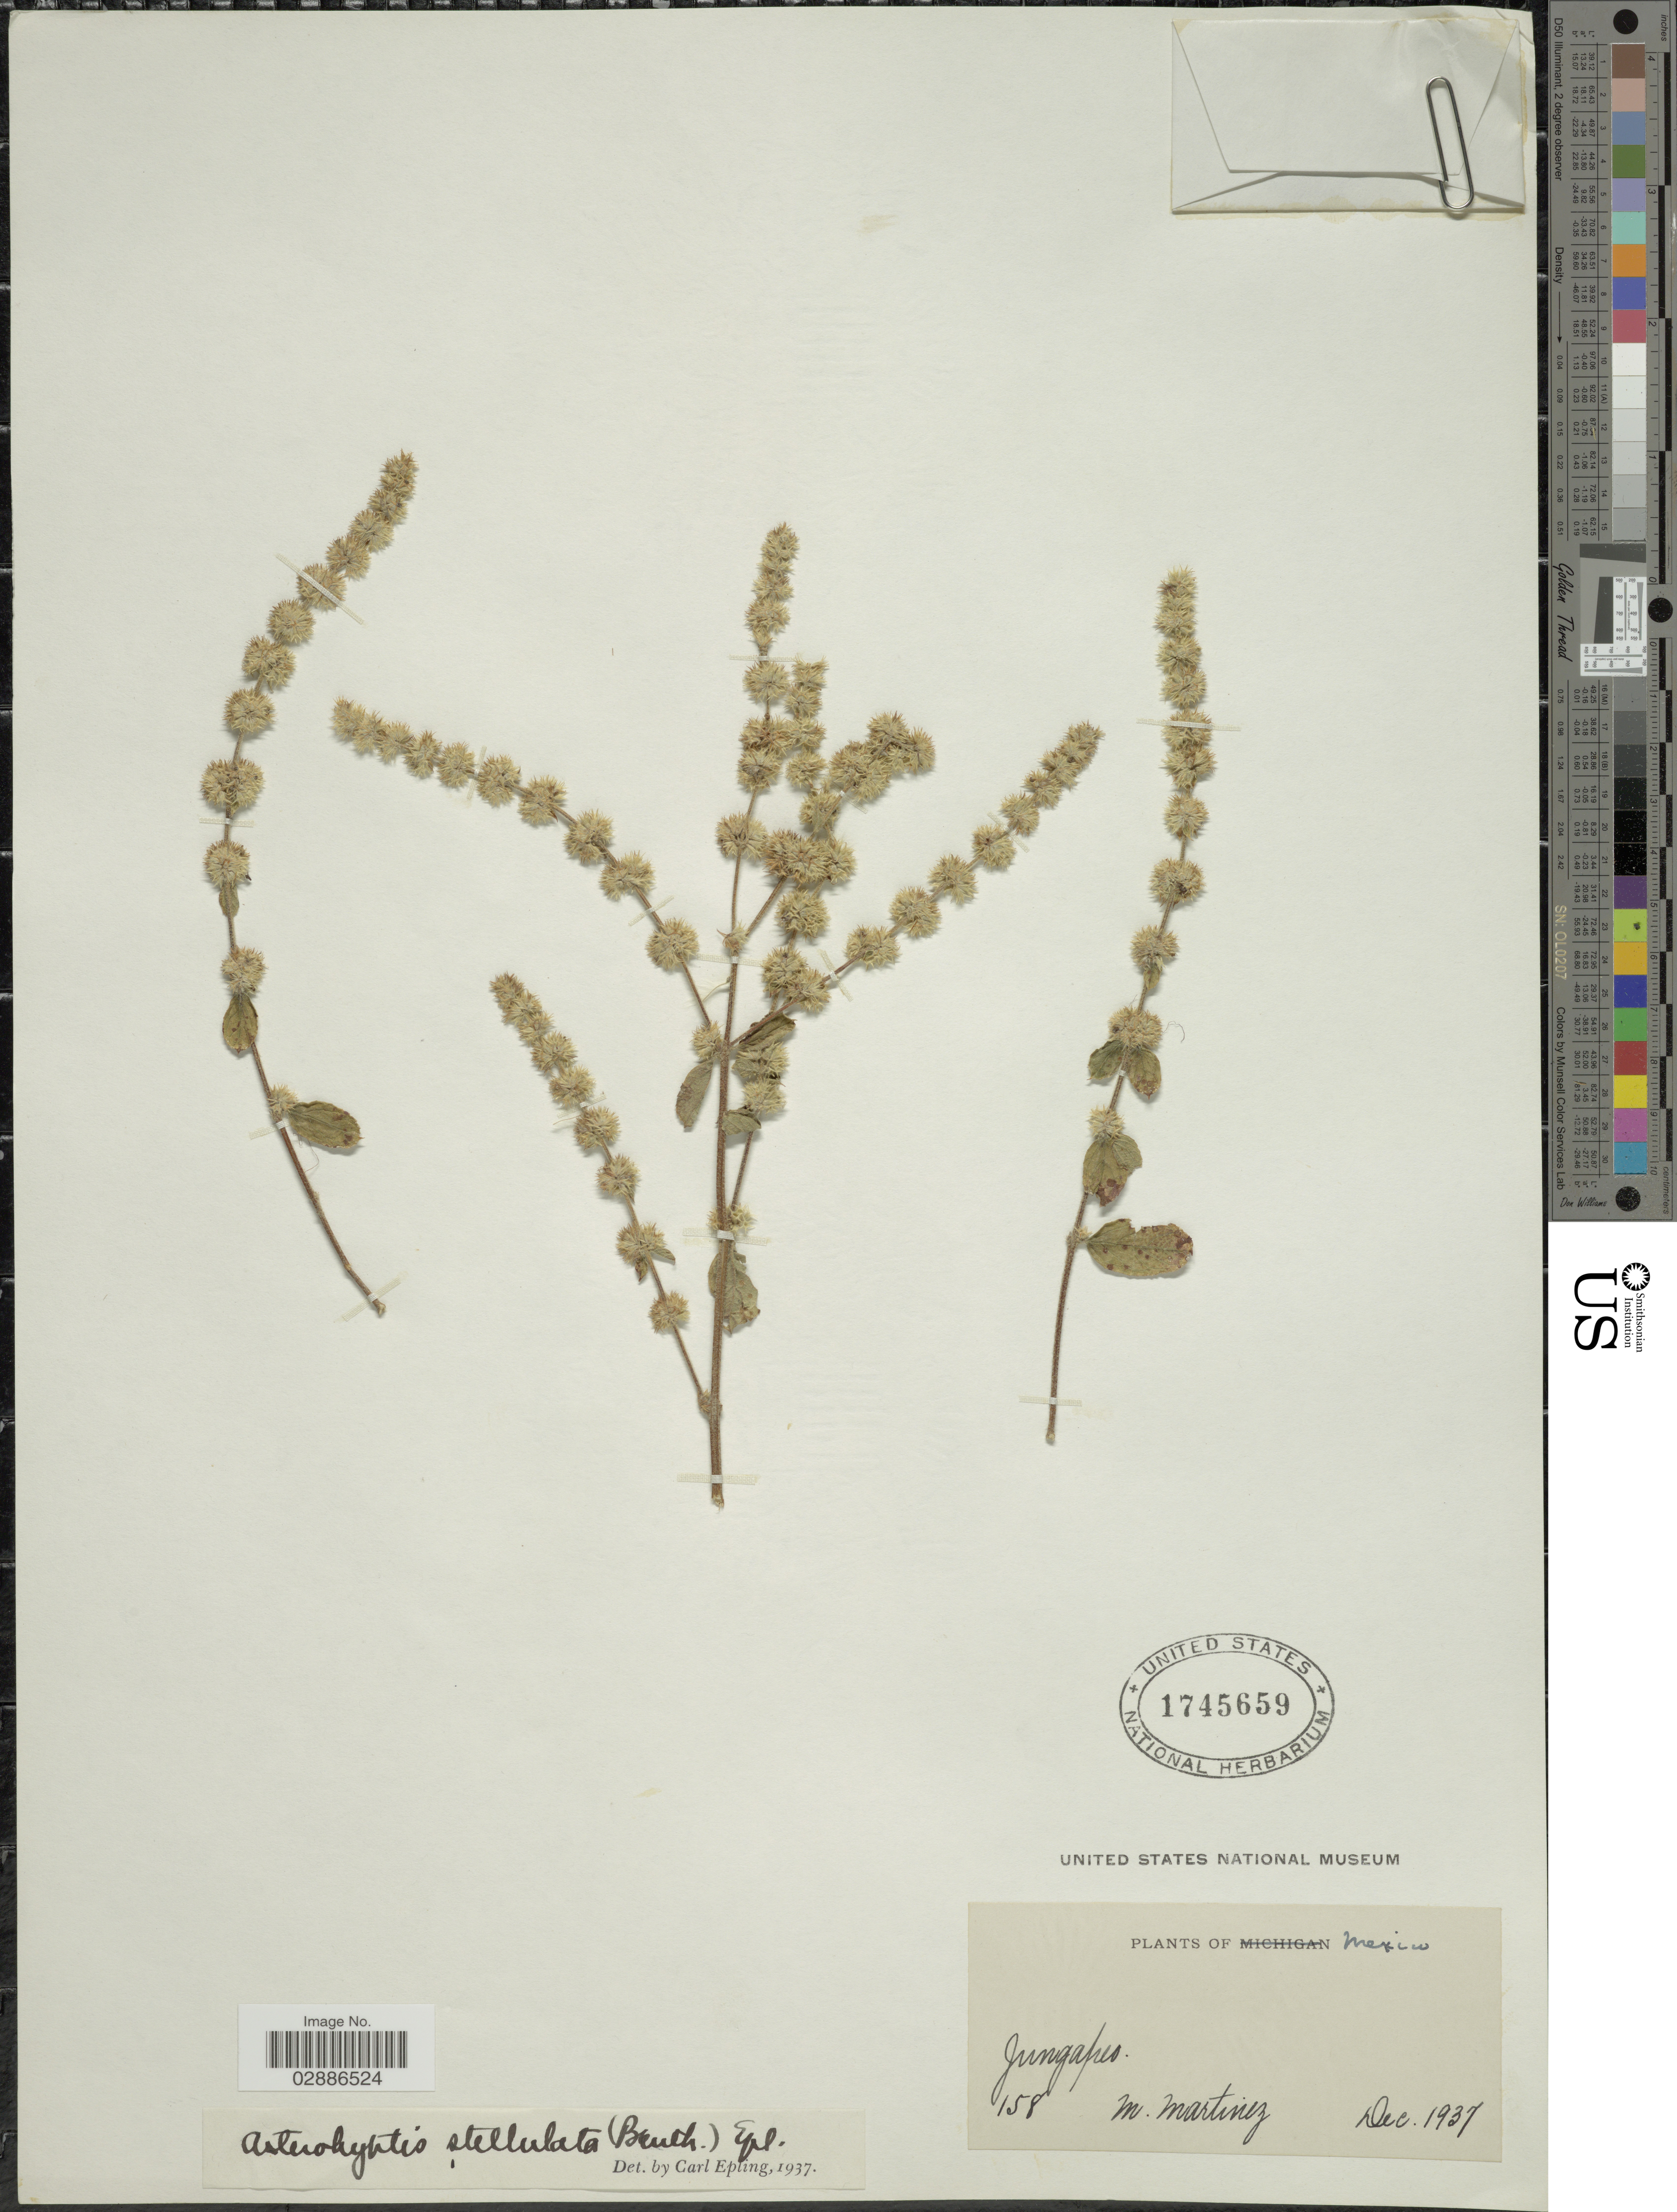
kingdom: Plantae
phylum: Tracheophyta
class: Magnoliopsida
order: Lamiales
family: Lamiaceae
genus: Asterohyptis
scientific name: Asterohyptis stellulata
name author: (Benth.) Epling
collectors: M. Martínez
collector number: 158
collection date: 1937-12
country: Mexico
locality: Jungapeo.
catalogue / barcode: US 1745659